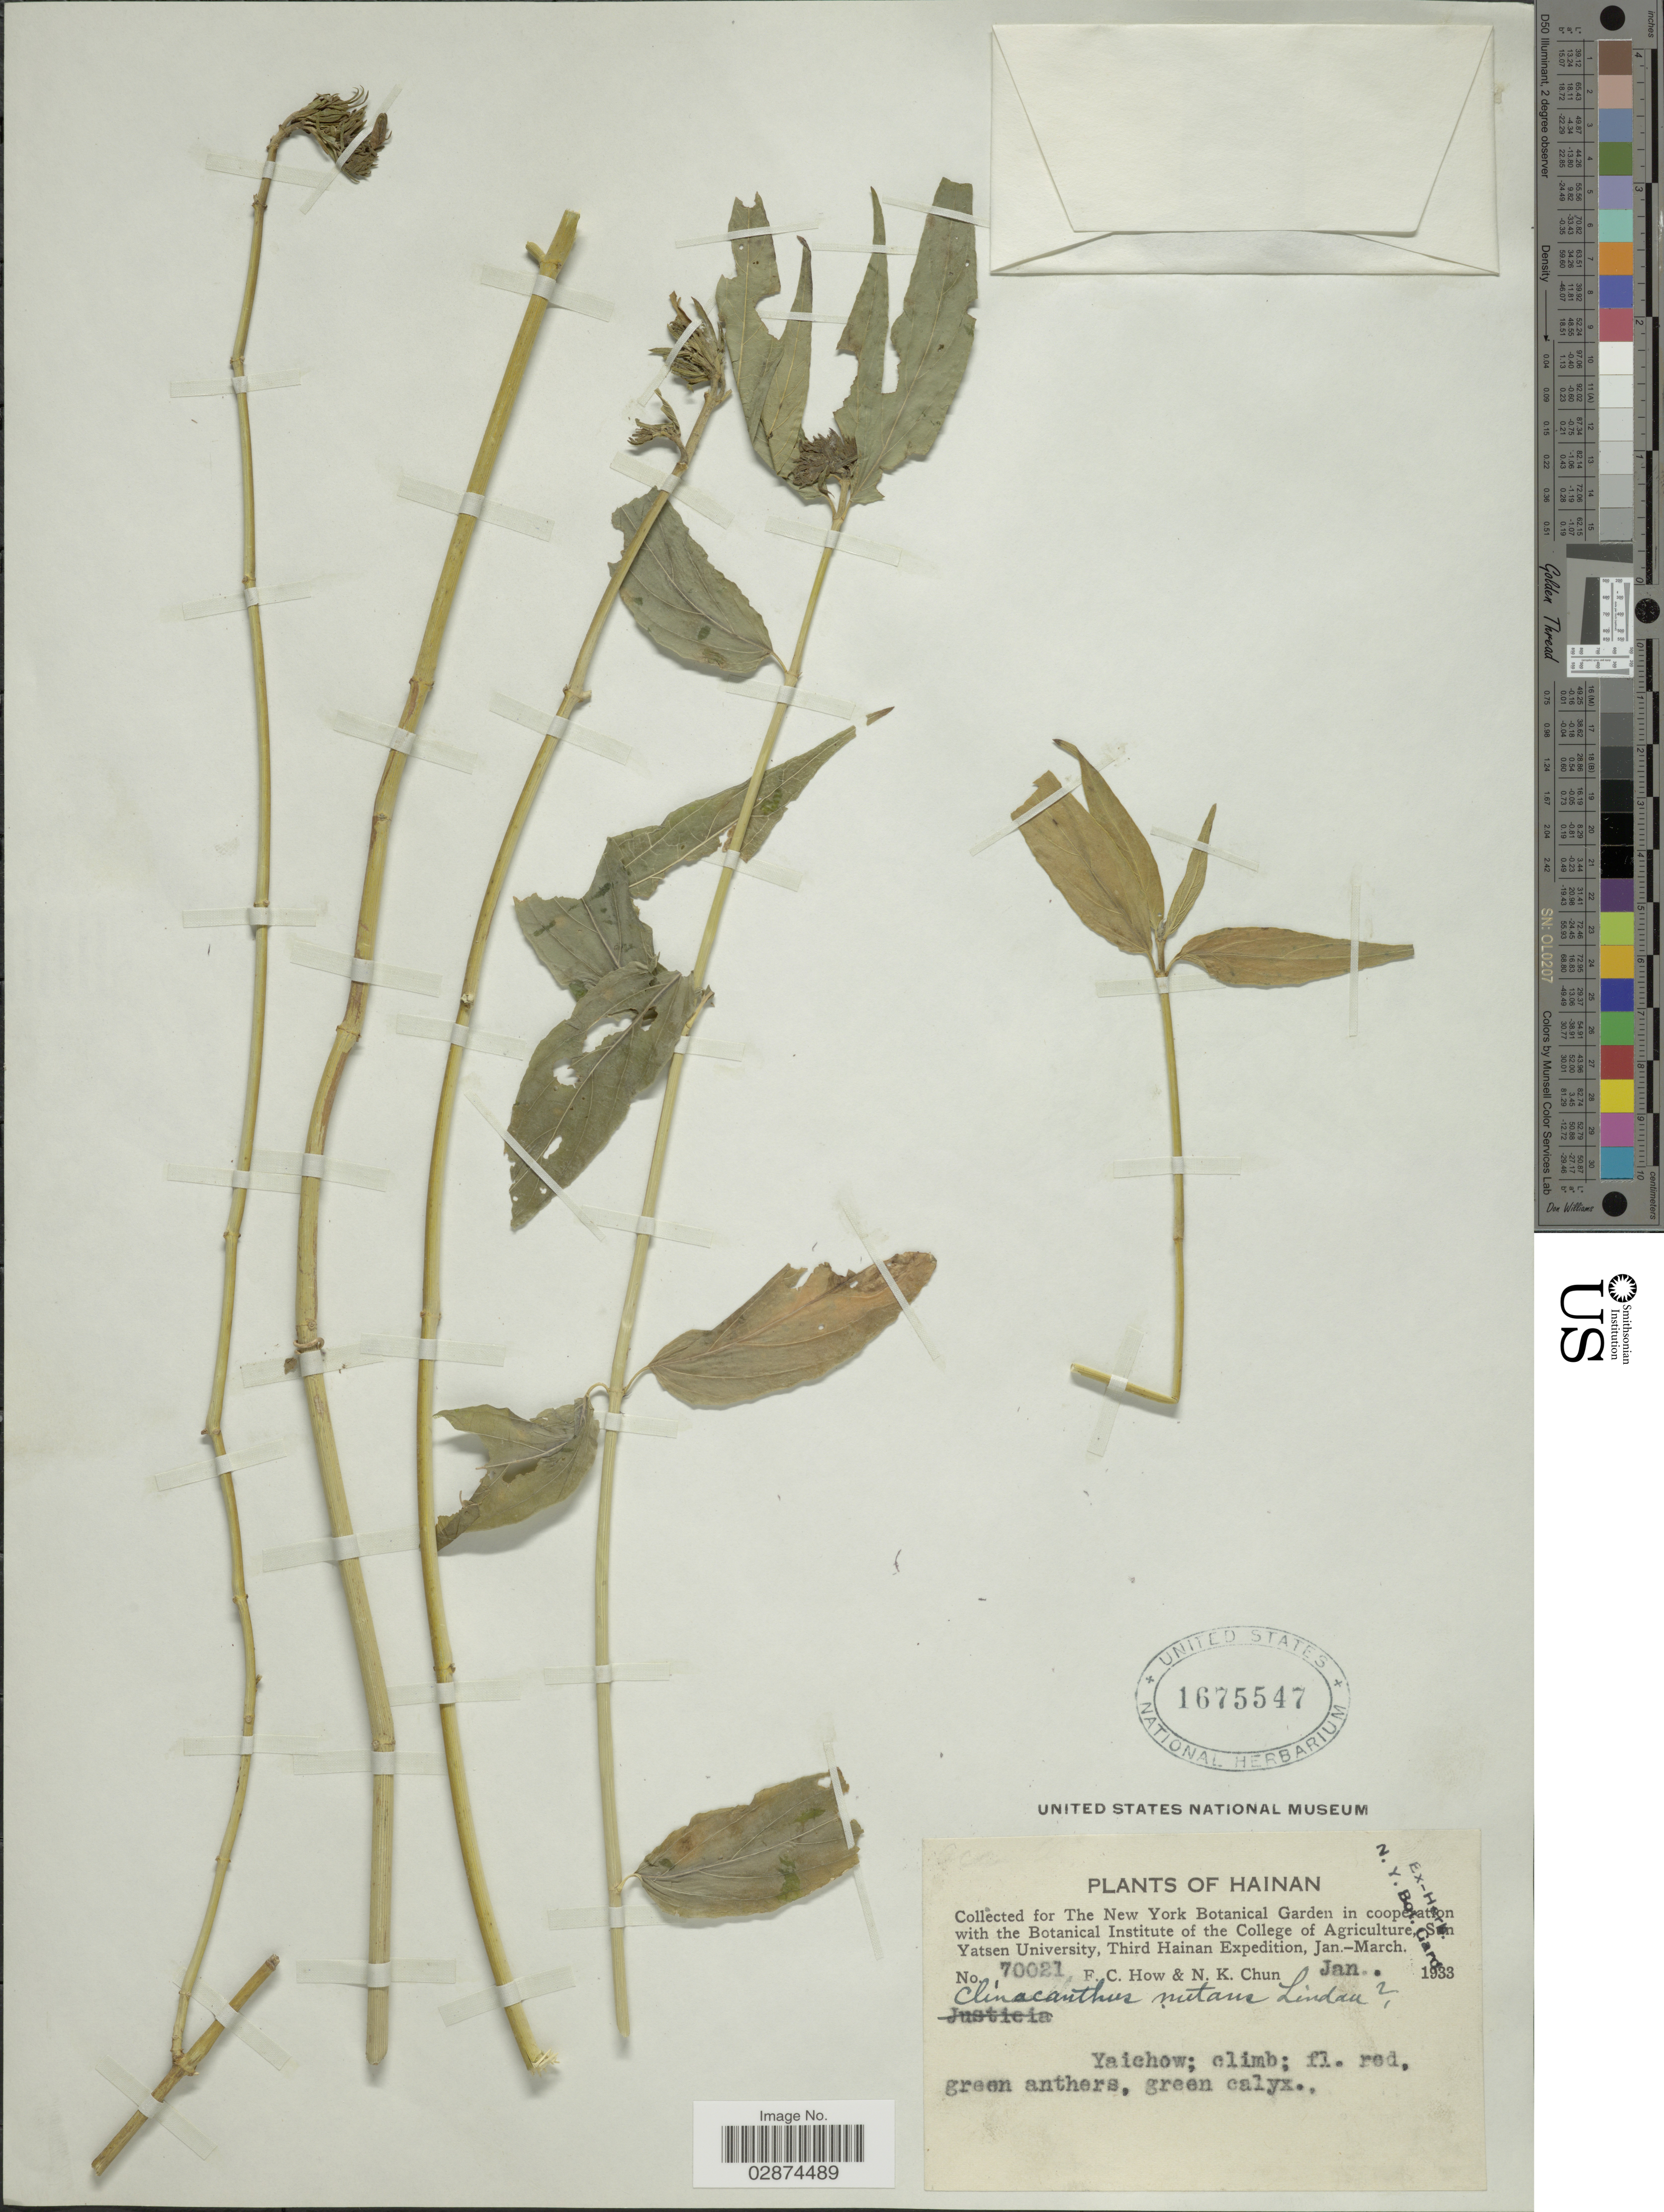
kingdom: Plantae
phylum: Tracheophyta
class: Magnoliopsida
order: Lamiales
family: Acanthaceae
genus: Clinacanthus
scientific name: Clinacanthus nutans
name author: Landau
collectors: F. C. How & N. K. Chun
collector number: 70021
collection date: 1933-01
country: China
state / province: Hainan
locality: Yaichow.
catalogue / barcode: US 1675547